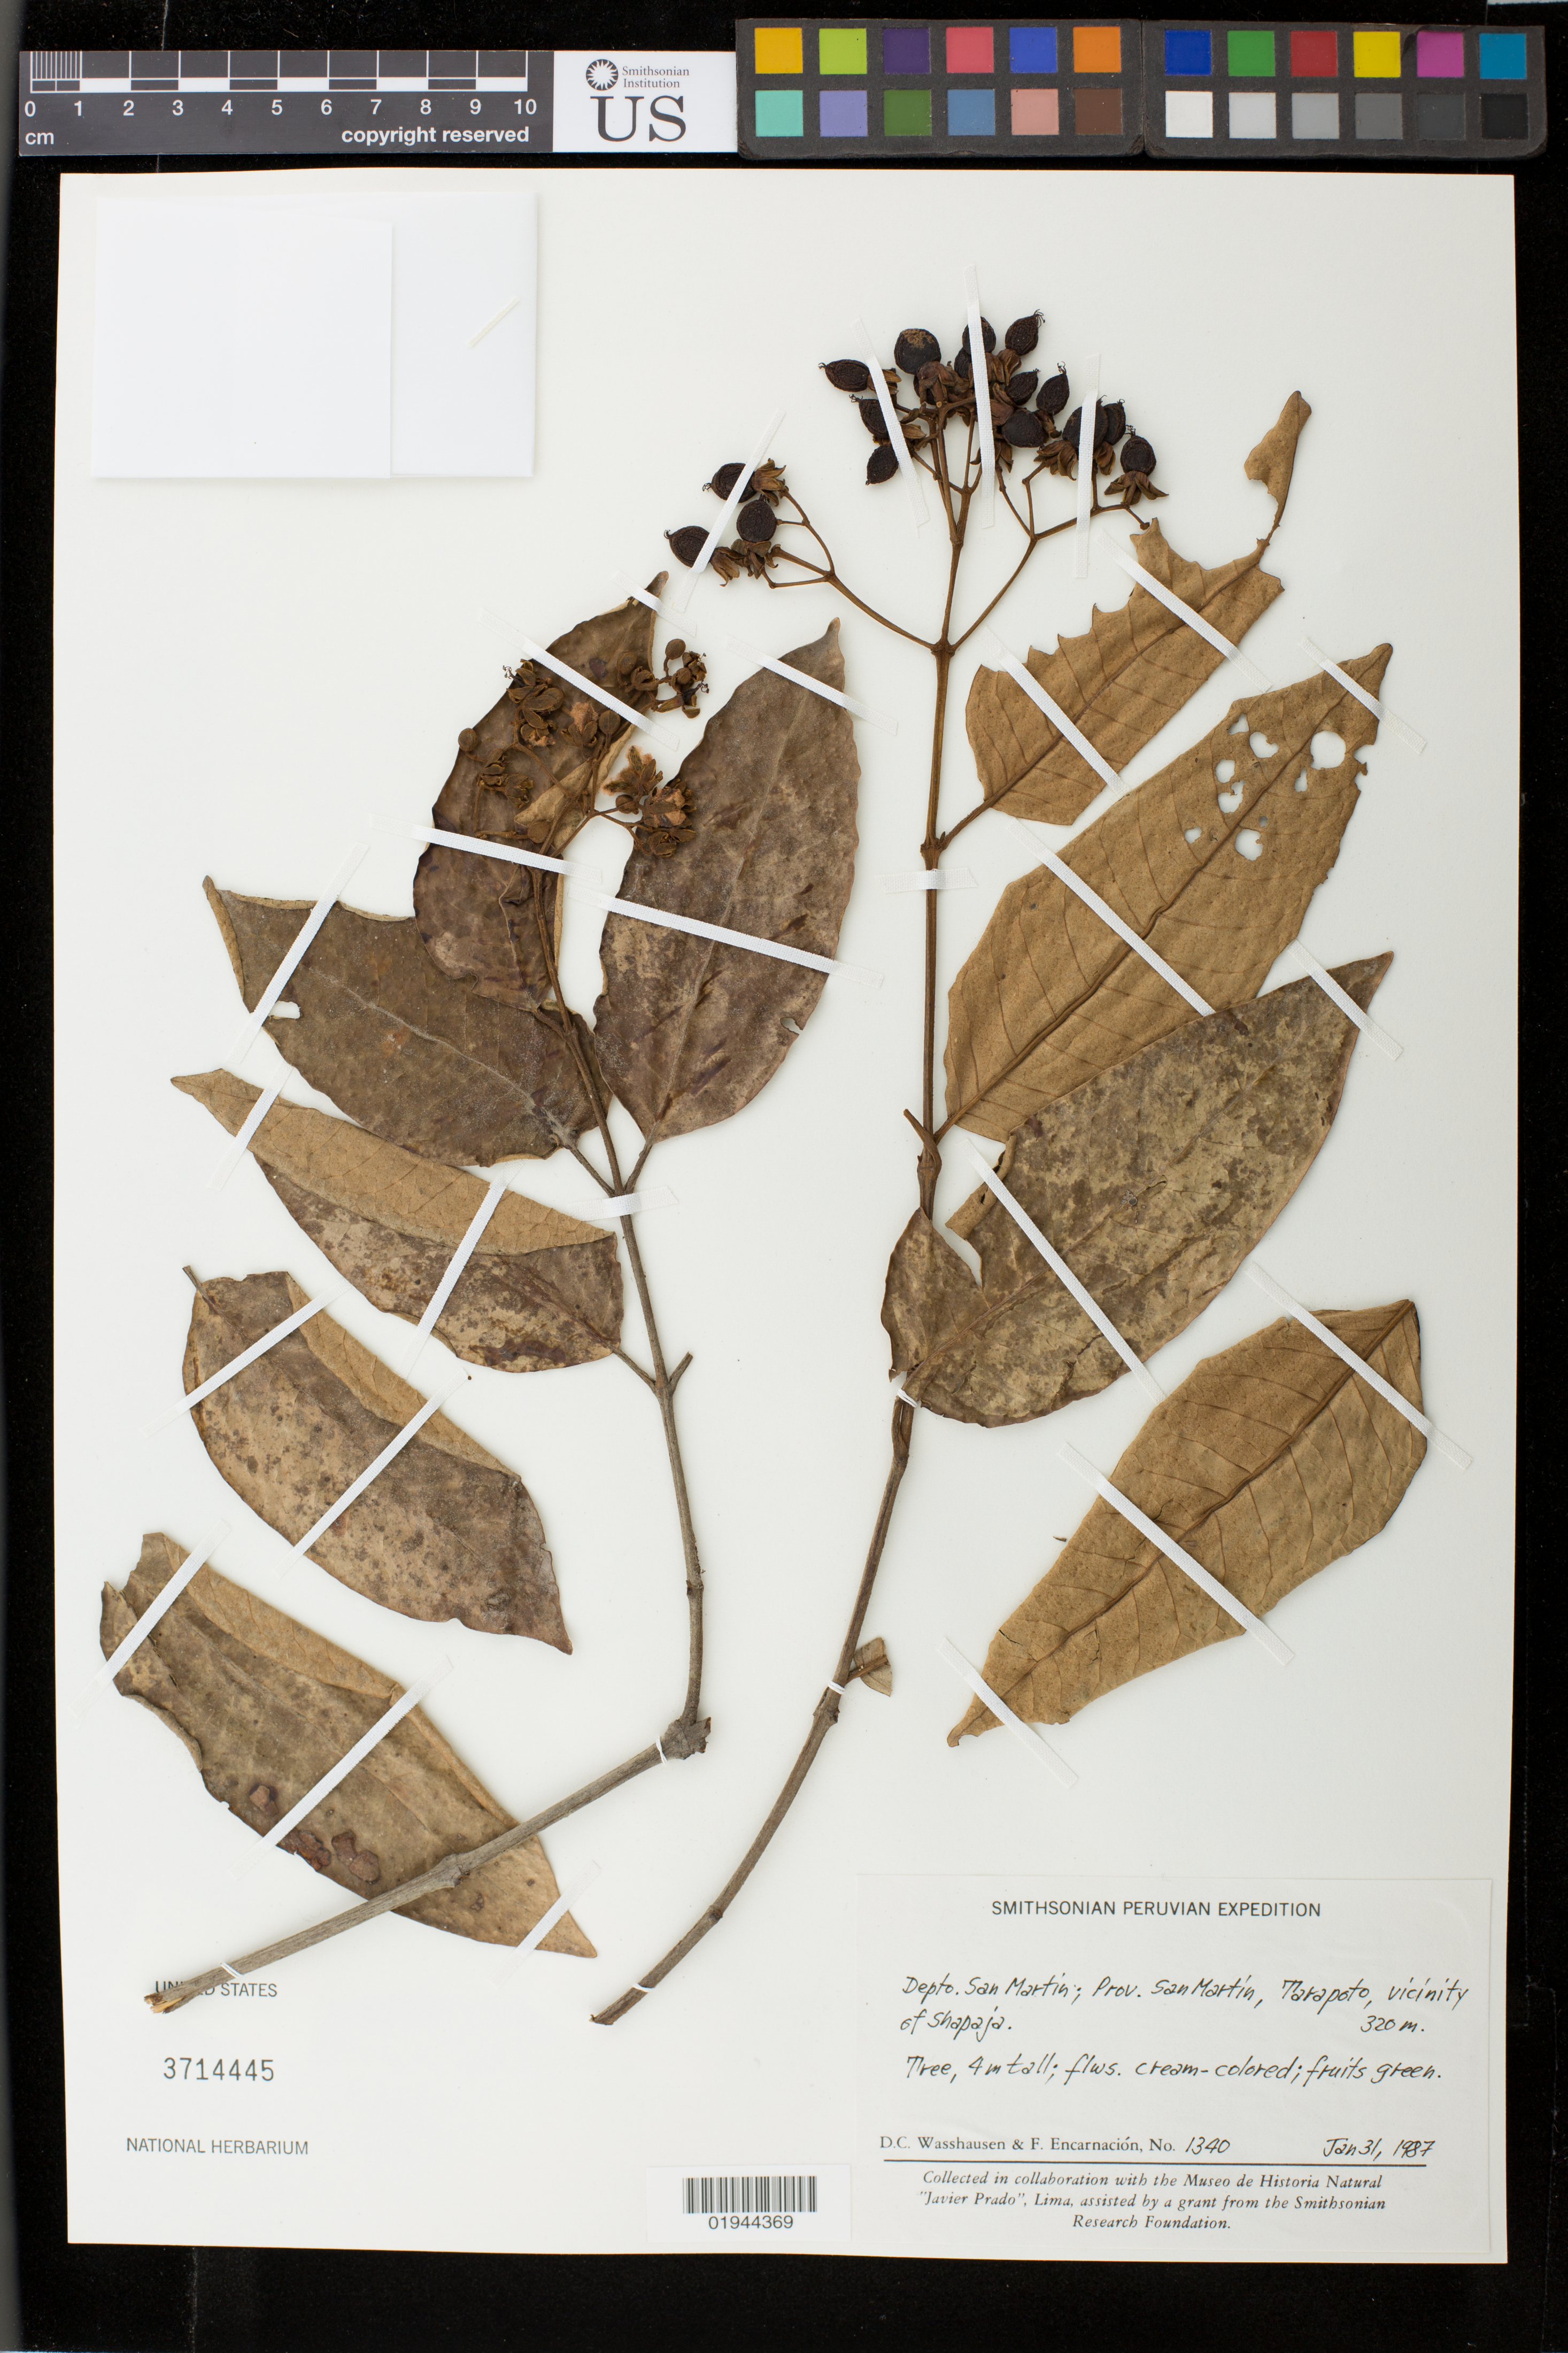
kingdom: Plantae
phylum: Tracheophyta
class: Magnoliopsida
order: Malpighiales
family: Hypericaceae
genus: Vismia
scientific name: Vismia sp.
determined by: Barbosa-Silva, R. G.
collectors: D. C. Wasshausen & F. Encarnación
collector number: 1340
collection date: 1987-01-31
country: Peru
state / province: San Martín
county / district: San Martín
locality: Tarapoto, vicinity of Shapaja.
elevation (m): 320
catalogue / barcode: US 3714445